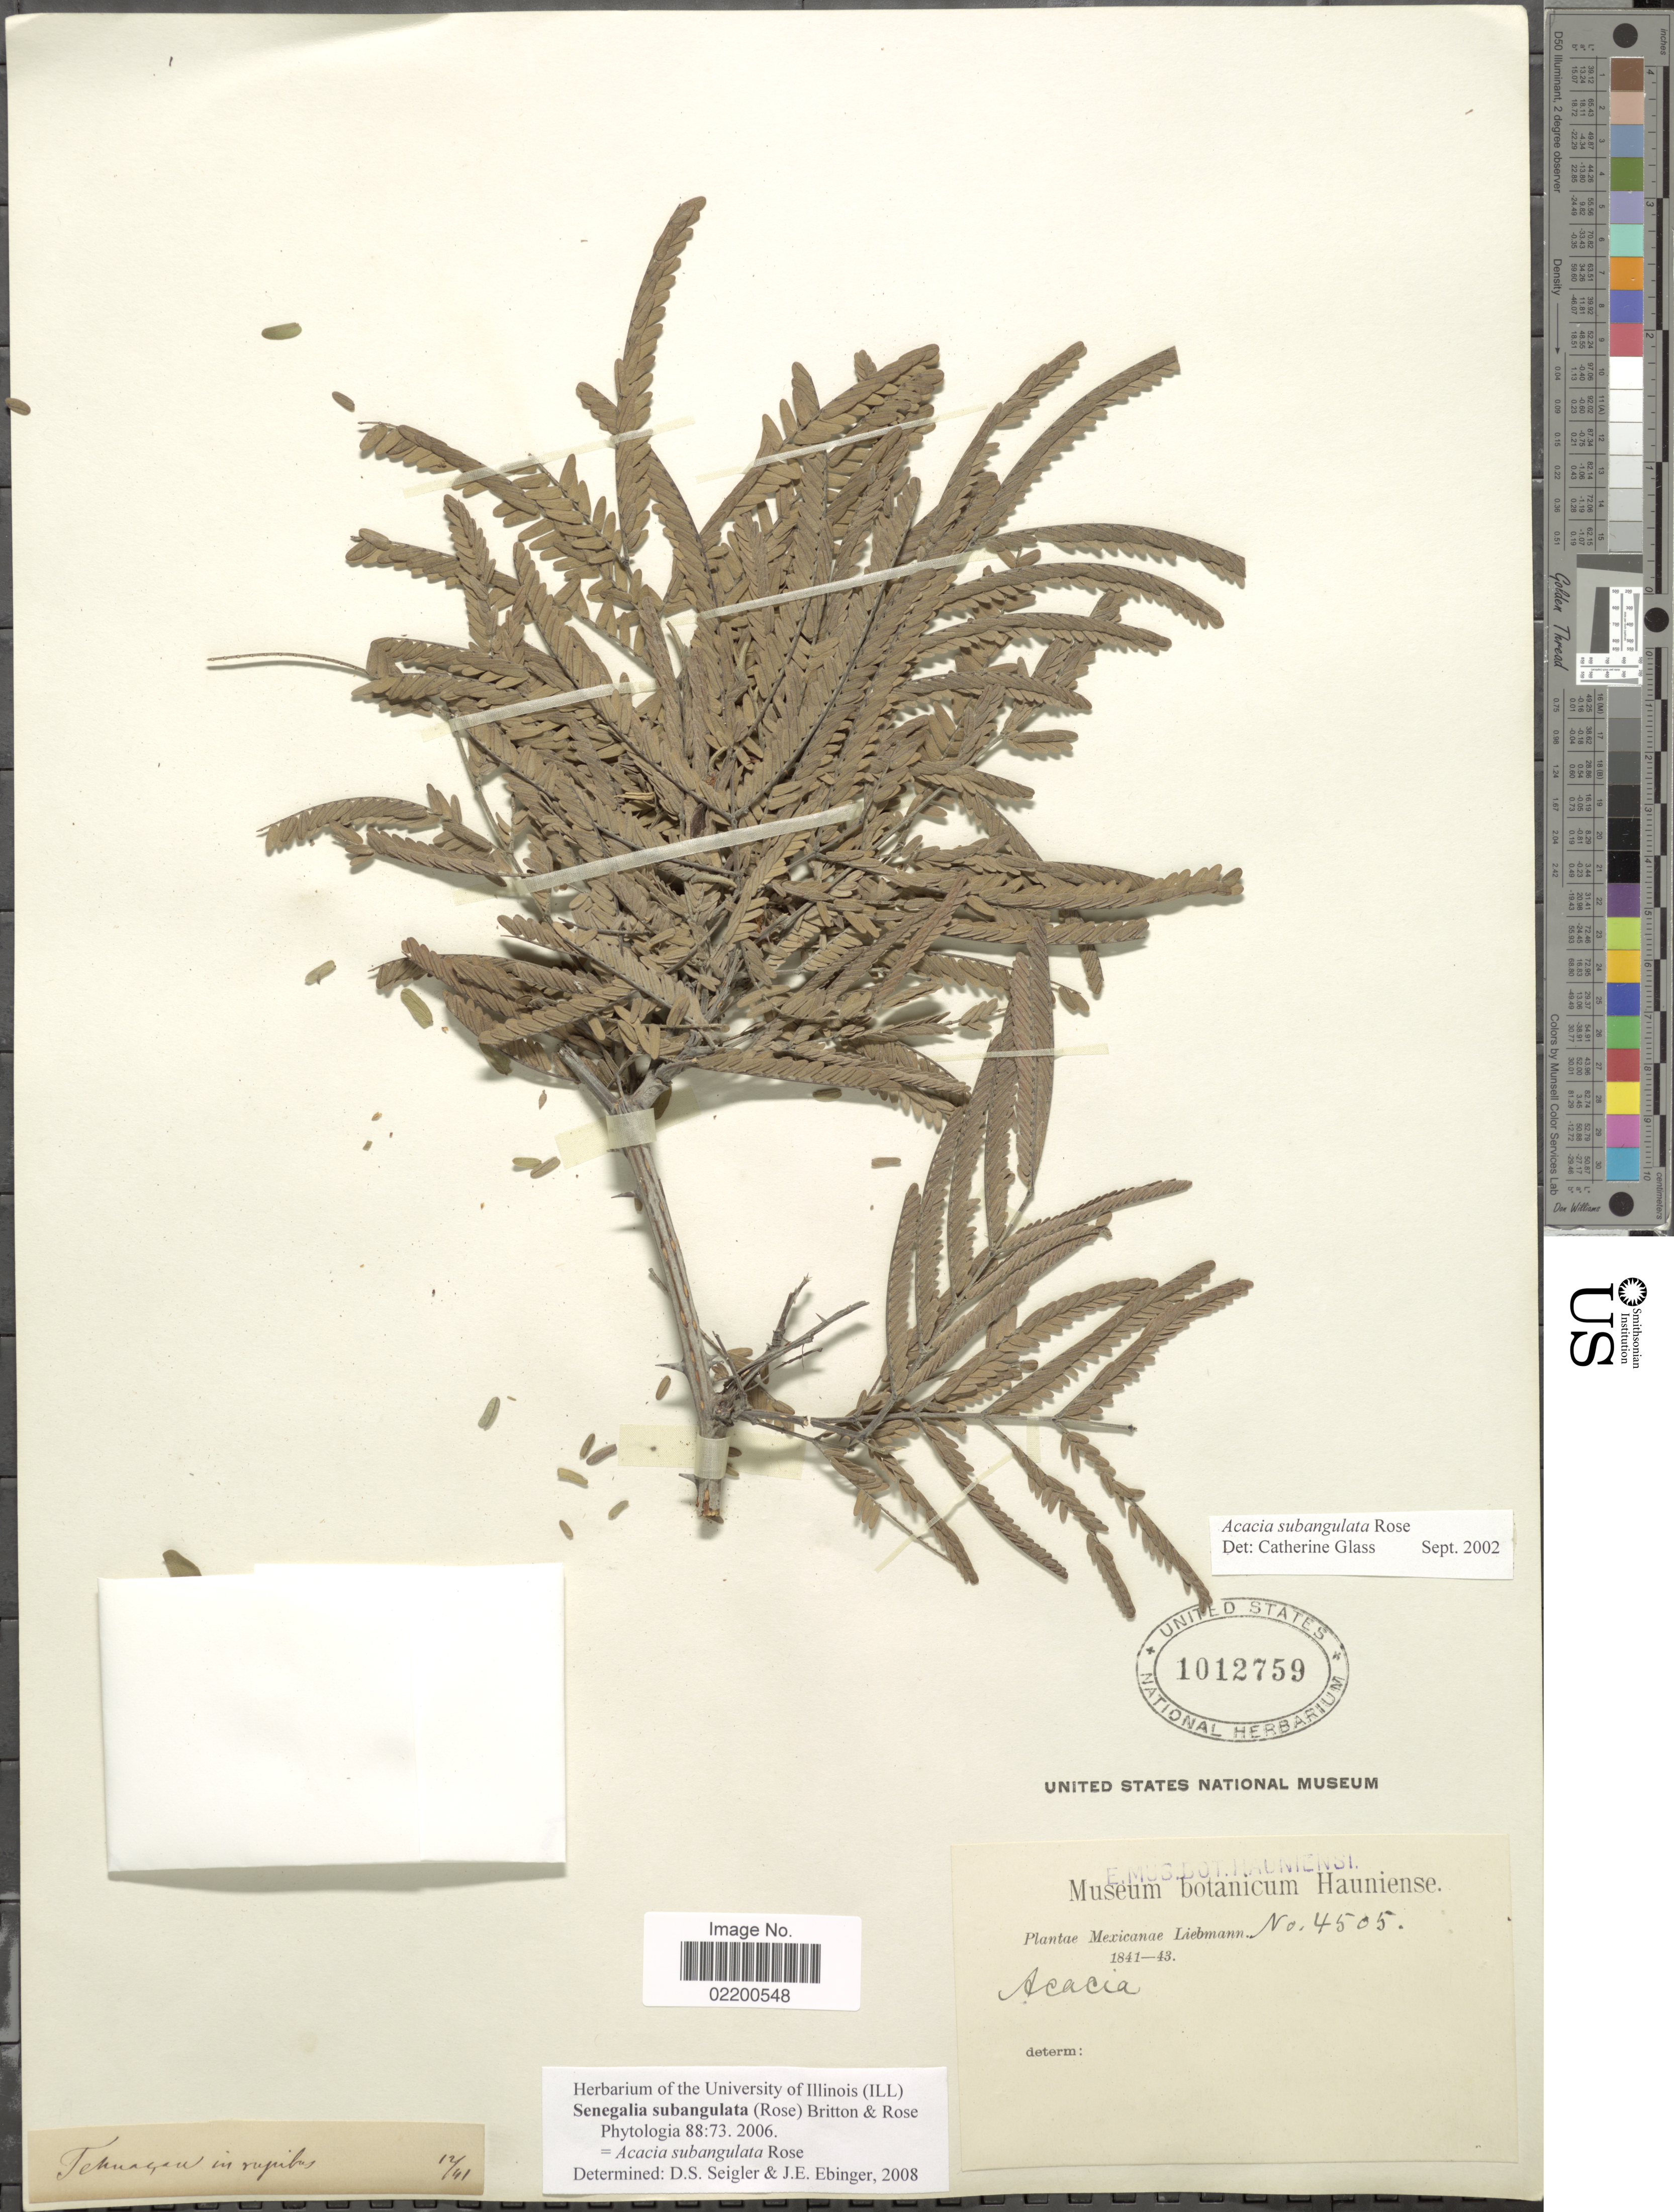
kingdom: Plantae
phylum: Tracheophyta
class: Magnoliopsida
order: Fabales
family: Fabaceae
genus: Senegalia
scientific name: Senegalia subangulata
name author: (Rose) Britton & Rose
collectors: Liebmann, --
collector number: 4505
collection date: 1841/1843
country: Mexico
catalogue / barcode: US 1012759